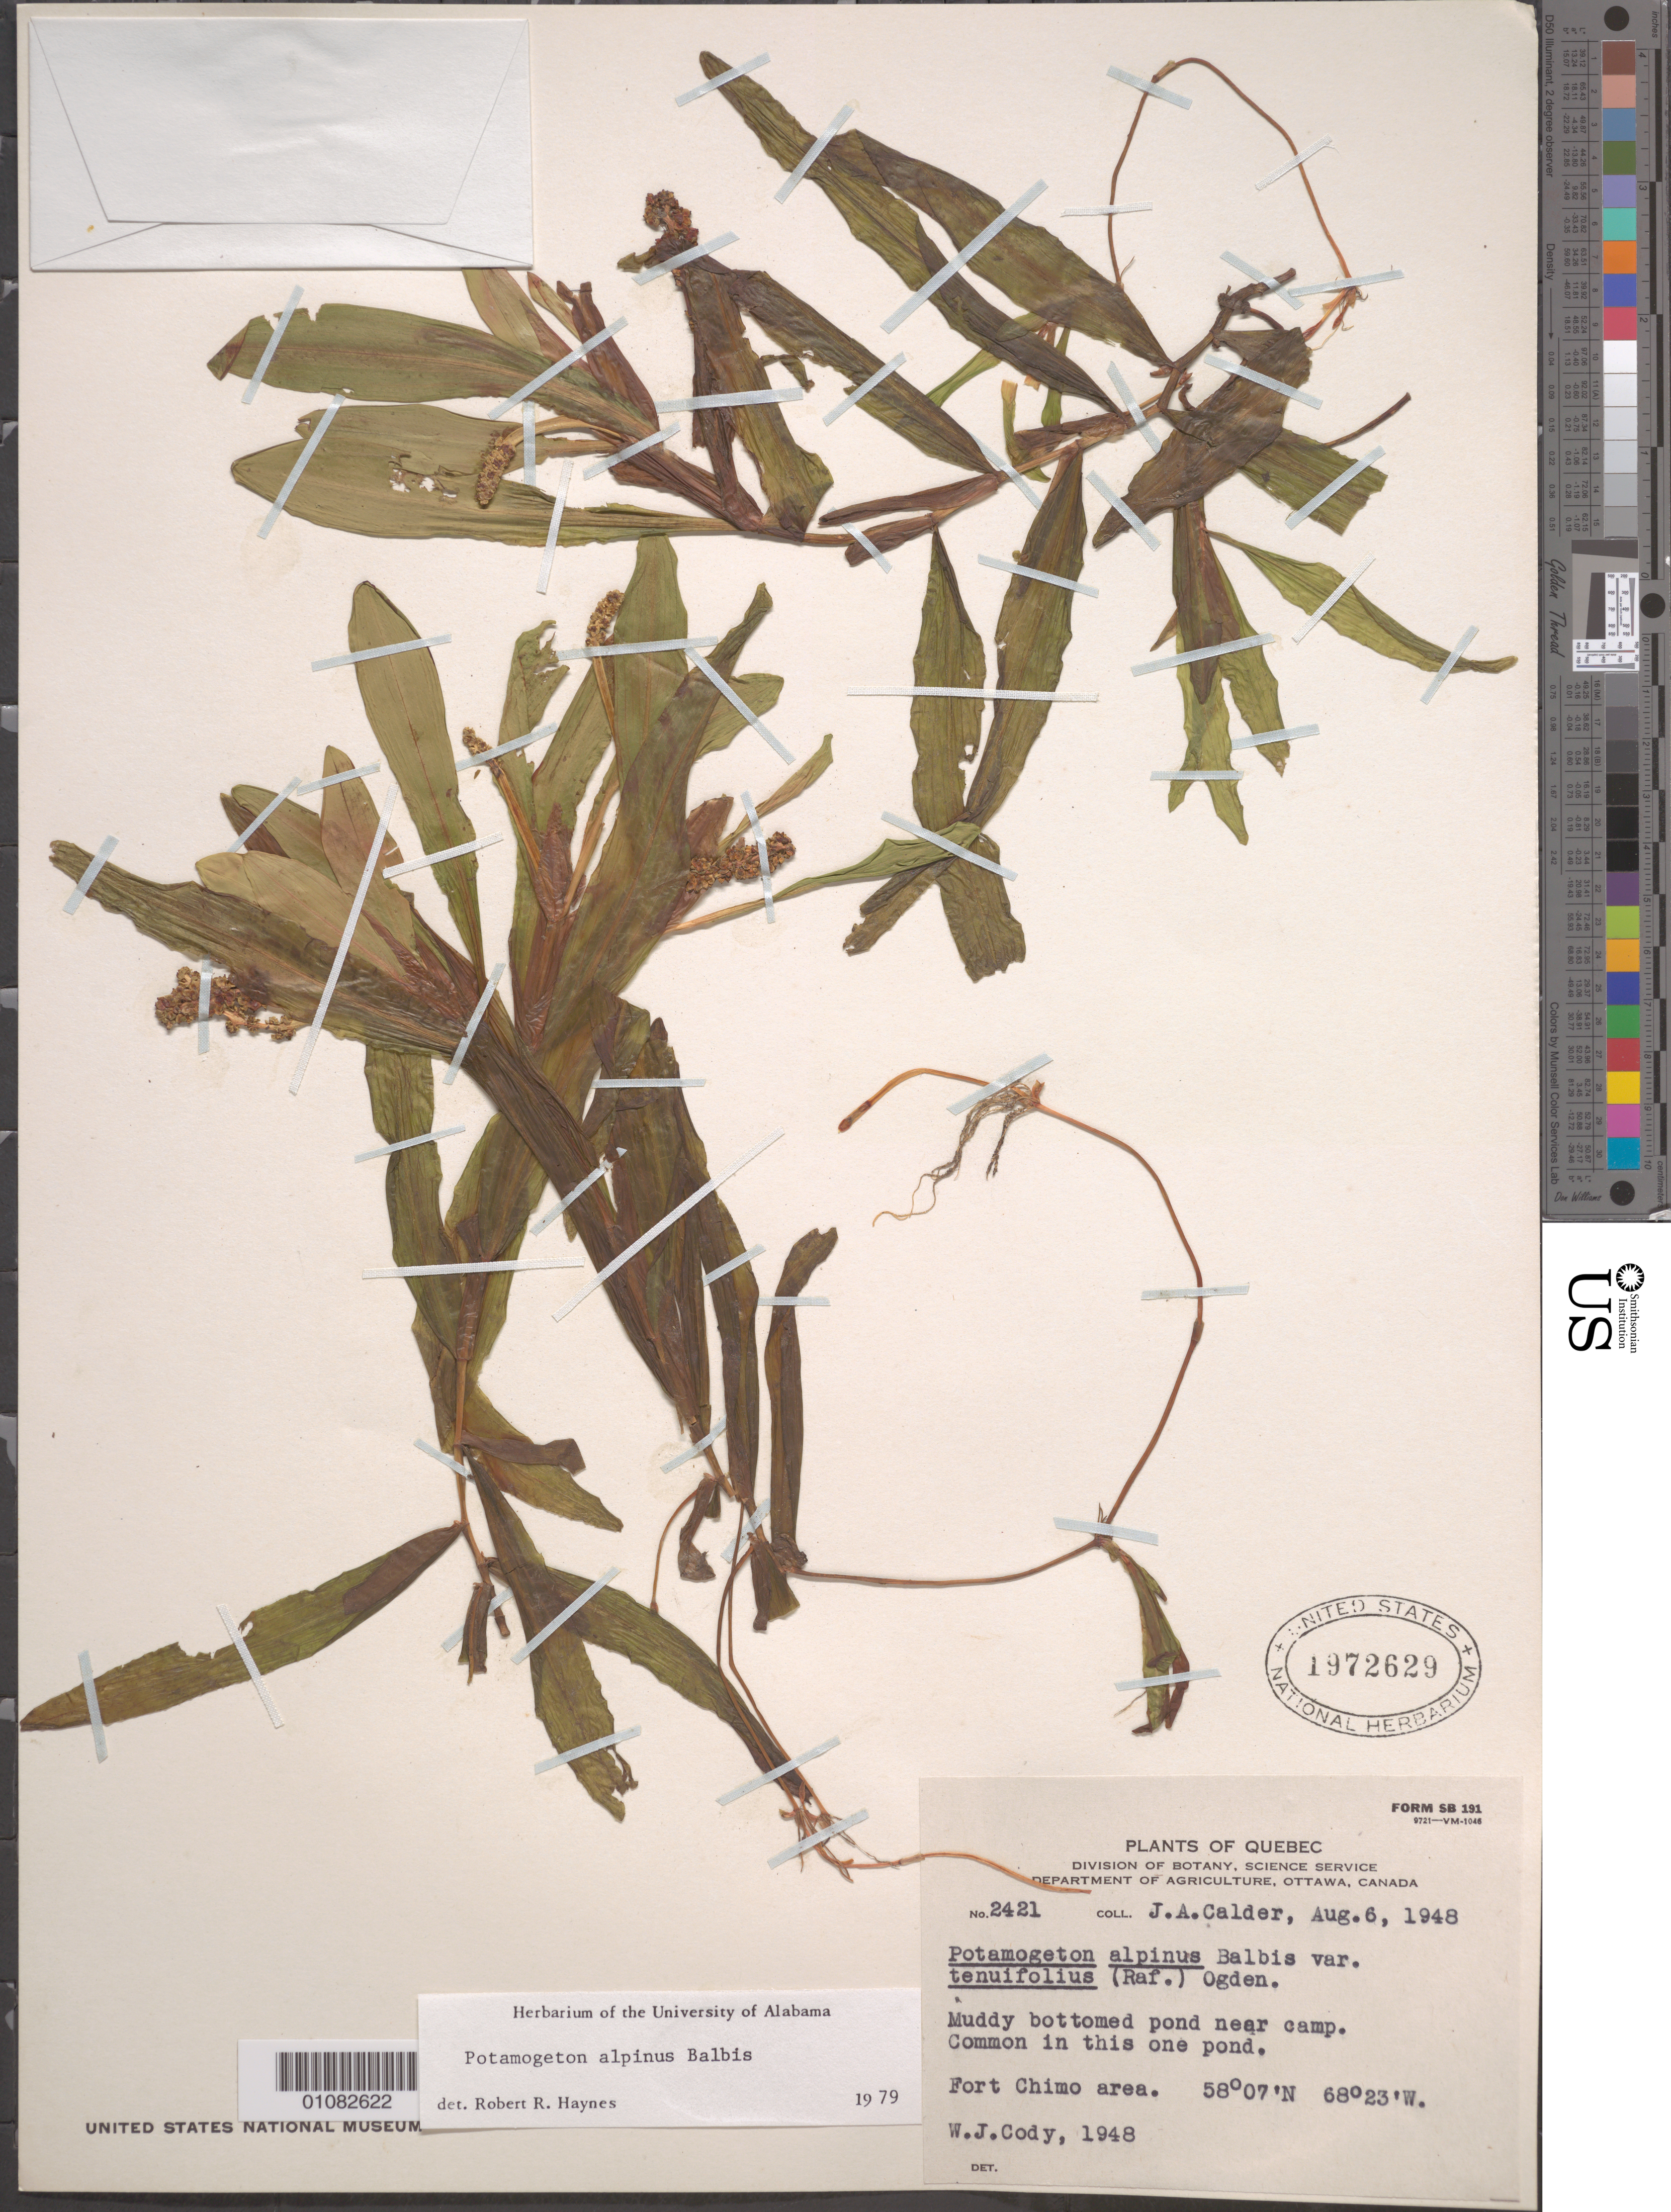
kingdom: Plantae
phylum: Tracheophyta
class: Liliopsida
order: Alismatales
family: Potamogetonaceae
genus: Potamogeton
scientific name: Potamogeton alpinus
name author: Balb.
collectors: J. A. Calder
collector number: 2421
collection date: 1948-08-06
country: Canada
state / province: Quebec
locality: Kuujjuaq area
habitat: Muddy bottomed pond near camp. Common in this one pond.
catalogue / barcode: US 1972629